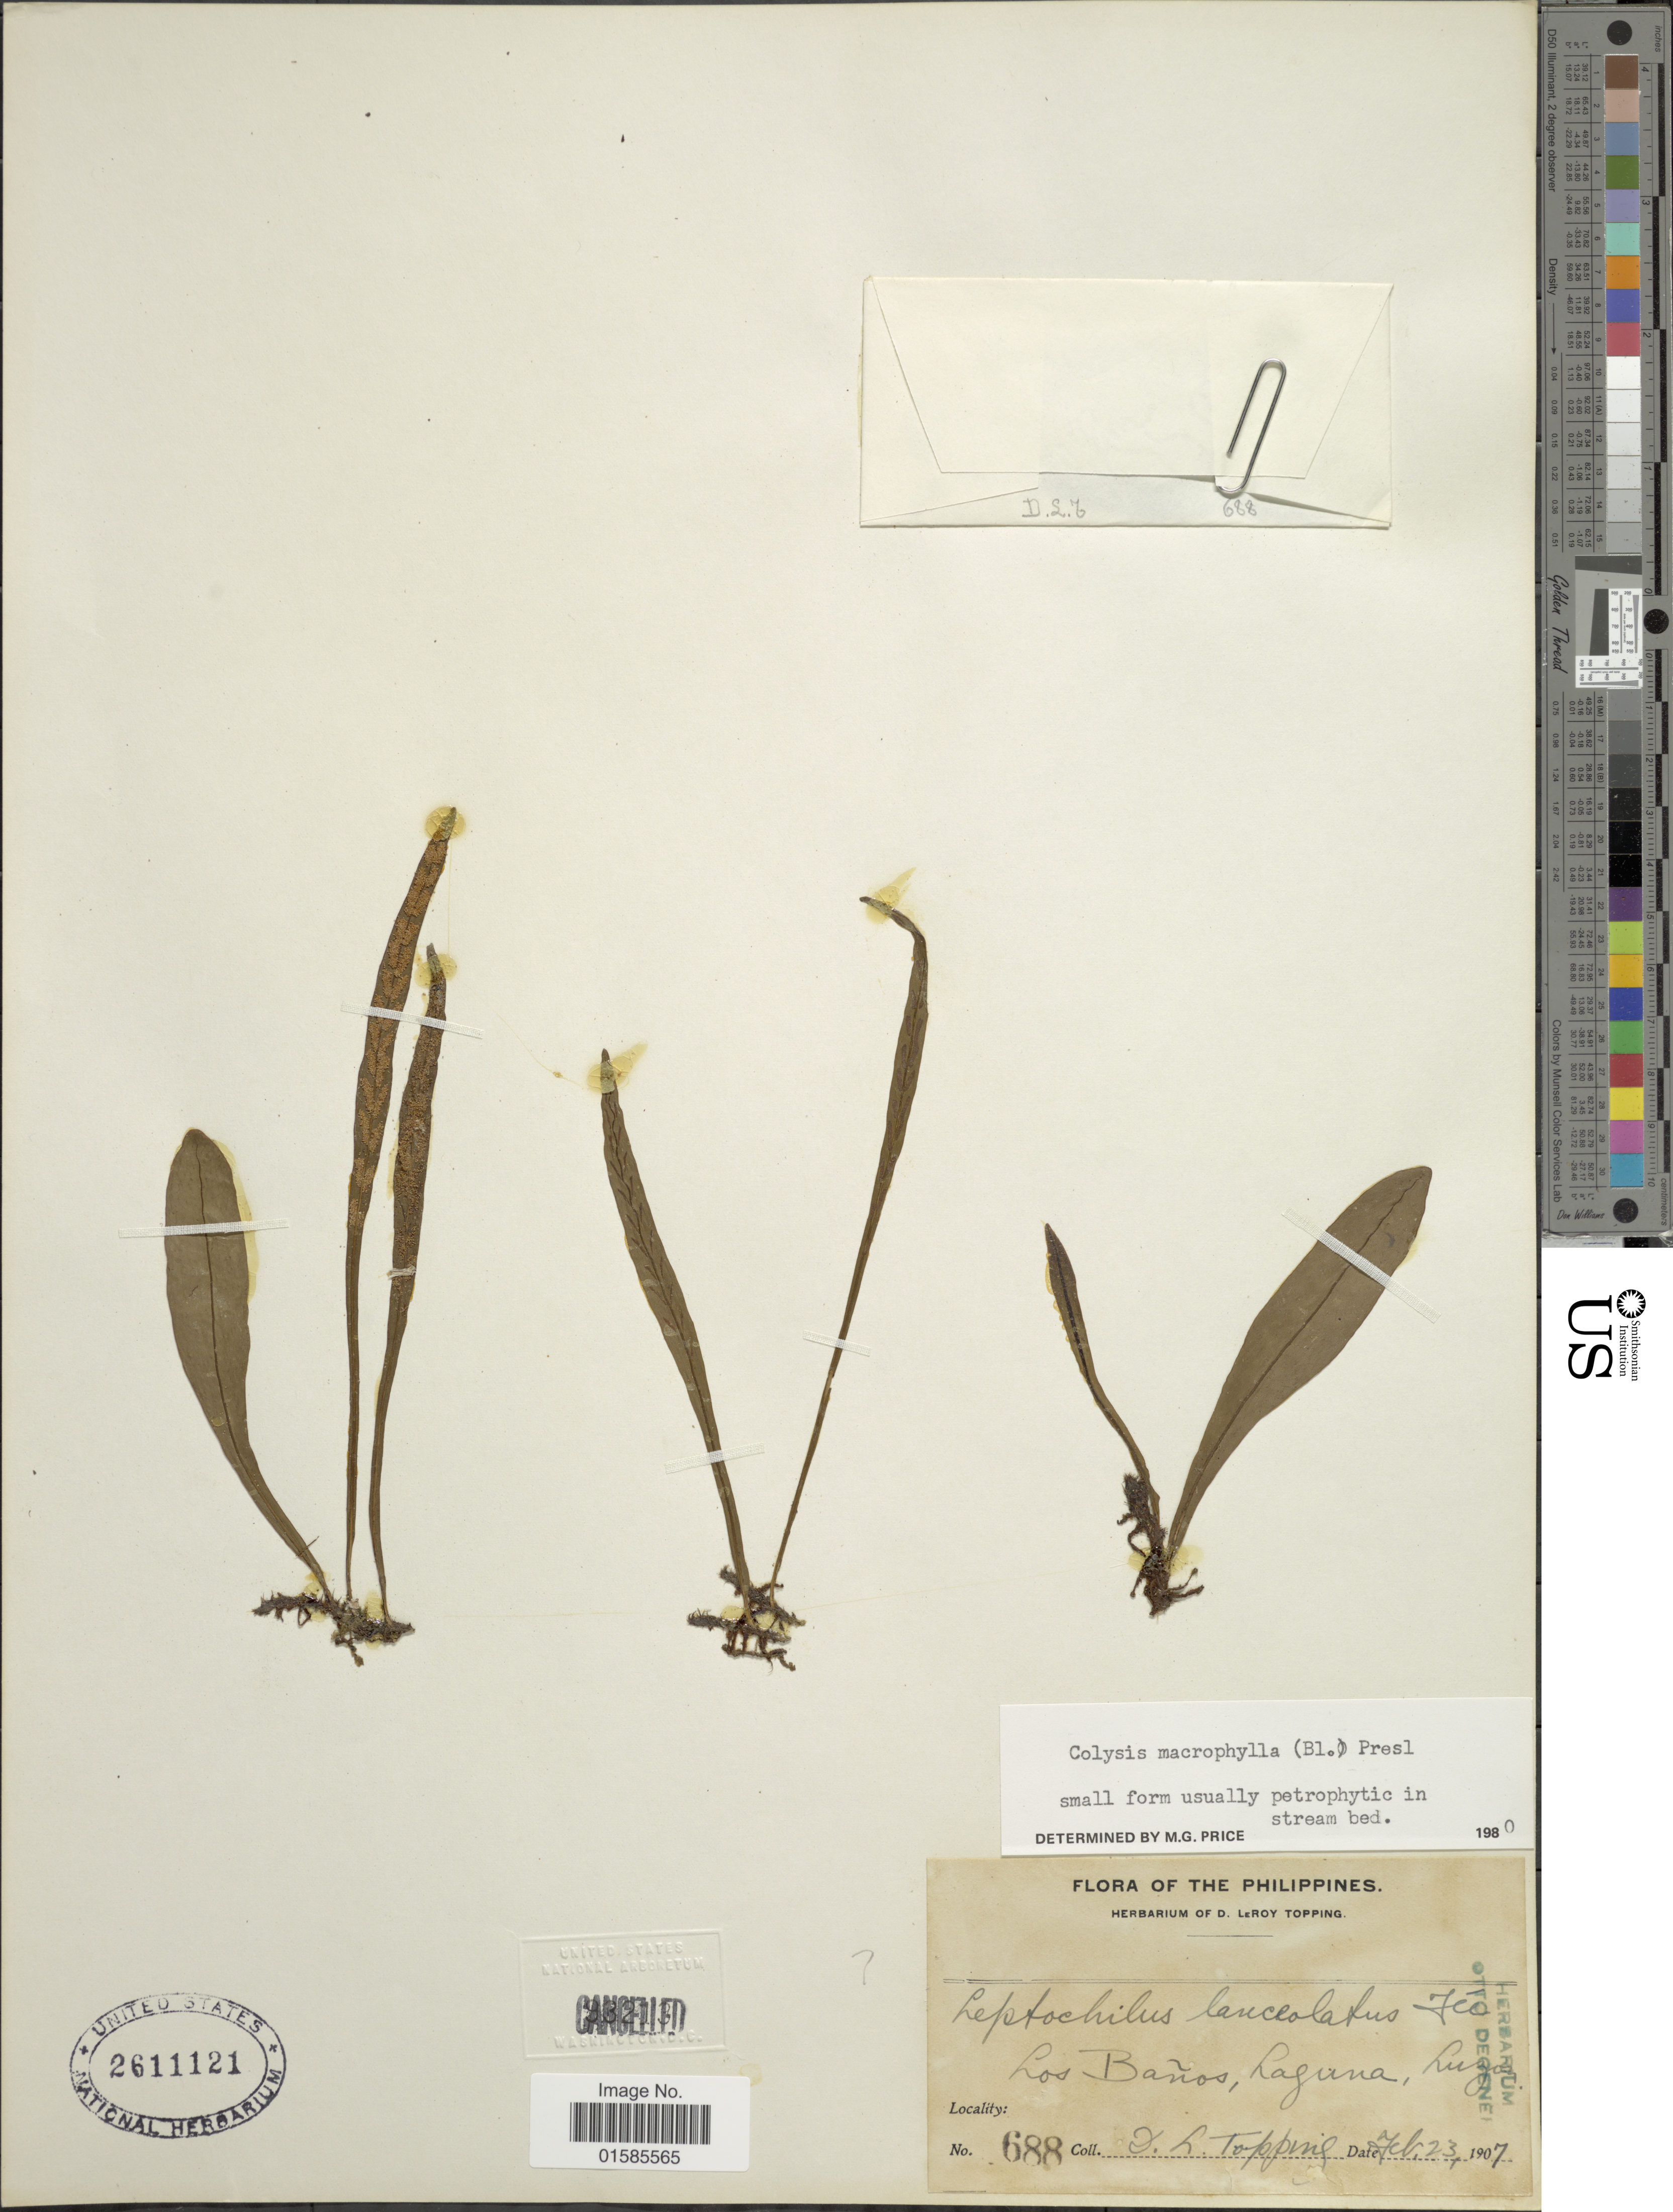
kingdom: Plantae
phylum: Tracheophyta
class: Polypodiopsida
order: Polypodiales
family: Polypodiaceae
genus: Leptochilus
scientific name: Leptochilus macrophyllus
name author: (Blume) Noot.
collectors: D. L. Topping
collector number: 688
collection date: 1907-02-23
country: Philippines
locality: The Philippes, Los Baños, Laguna, Luzon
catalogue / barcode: US 2611121